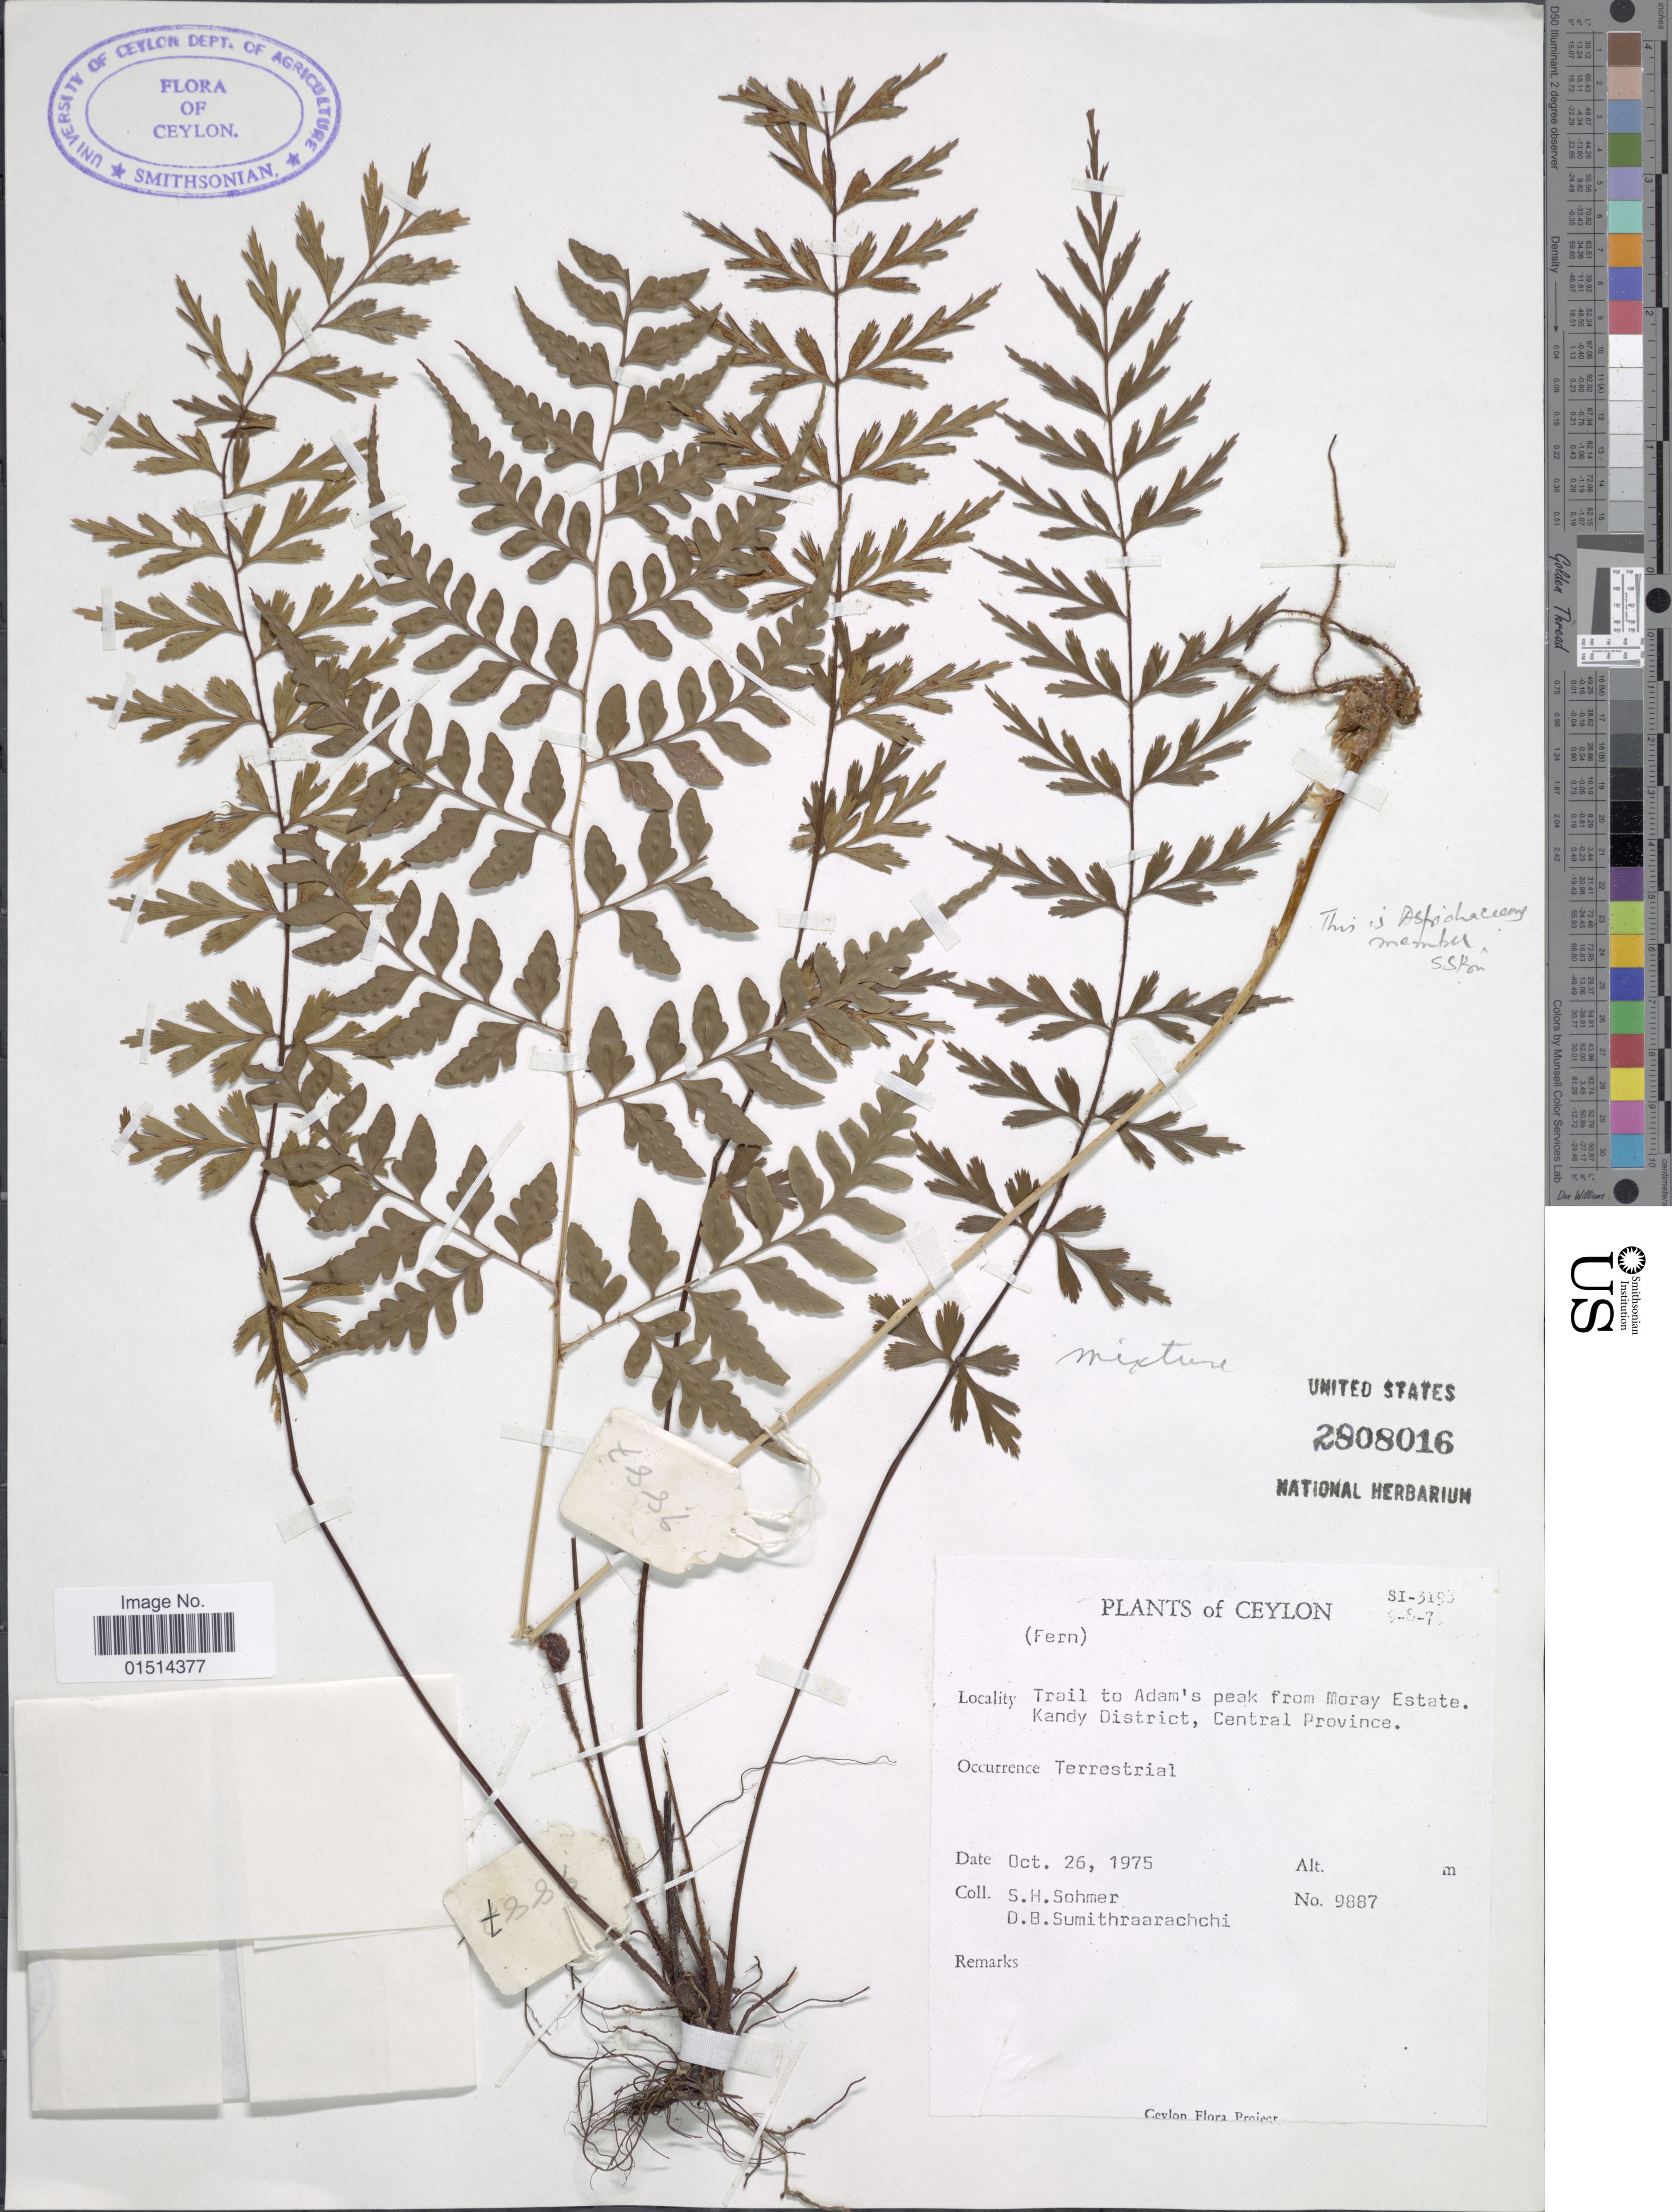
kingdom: Plantae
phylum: Tracheophyta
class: Polypodiopsida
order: Polypodiales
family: Aspleniaceae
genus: Asplenium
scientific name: Asplenium aethiopicum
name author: (Burm. f.) Bech.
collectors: S. H. Sohmer & D. B. Sumithraarachchi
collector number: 9887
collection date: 1975-10-26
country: Sri Lanka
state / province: Central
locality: Ceylon, Trail to Adam's peak from Moray Estate, Kandy District, Central Province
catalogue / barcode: US 2808016